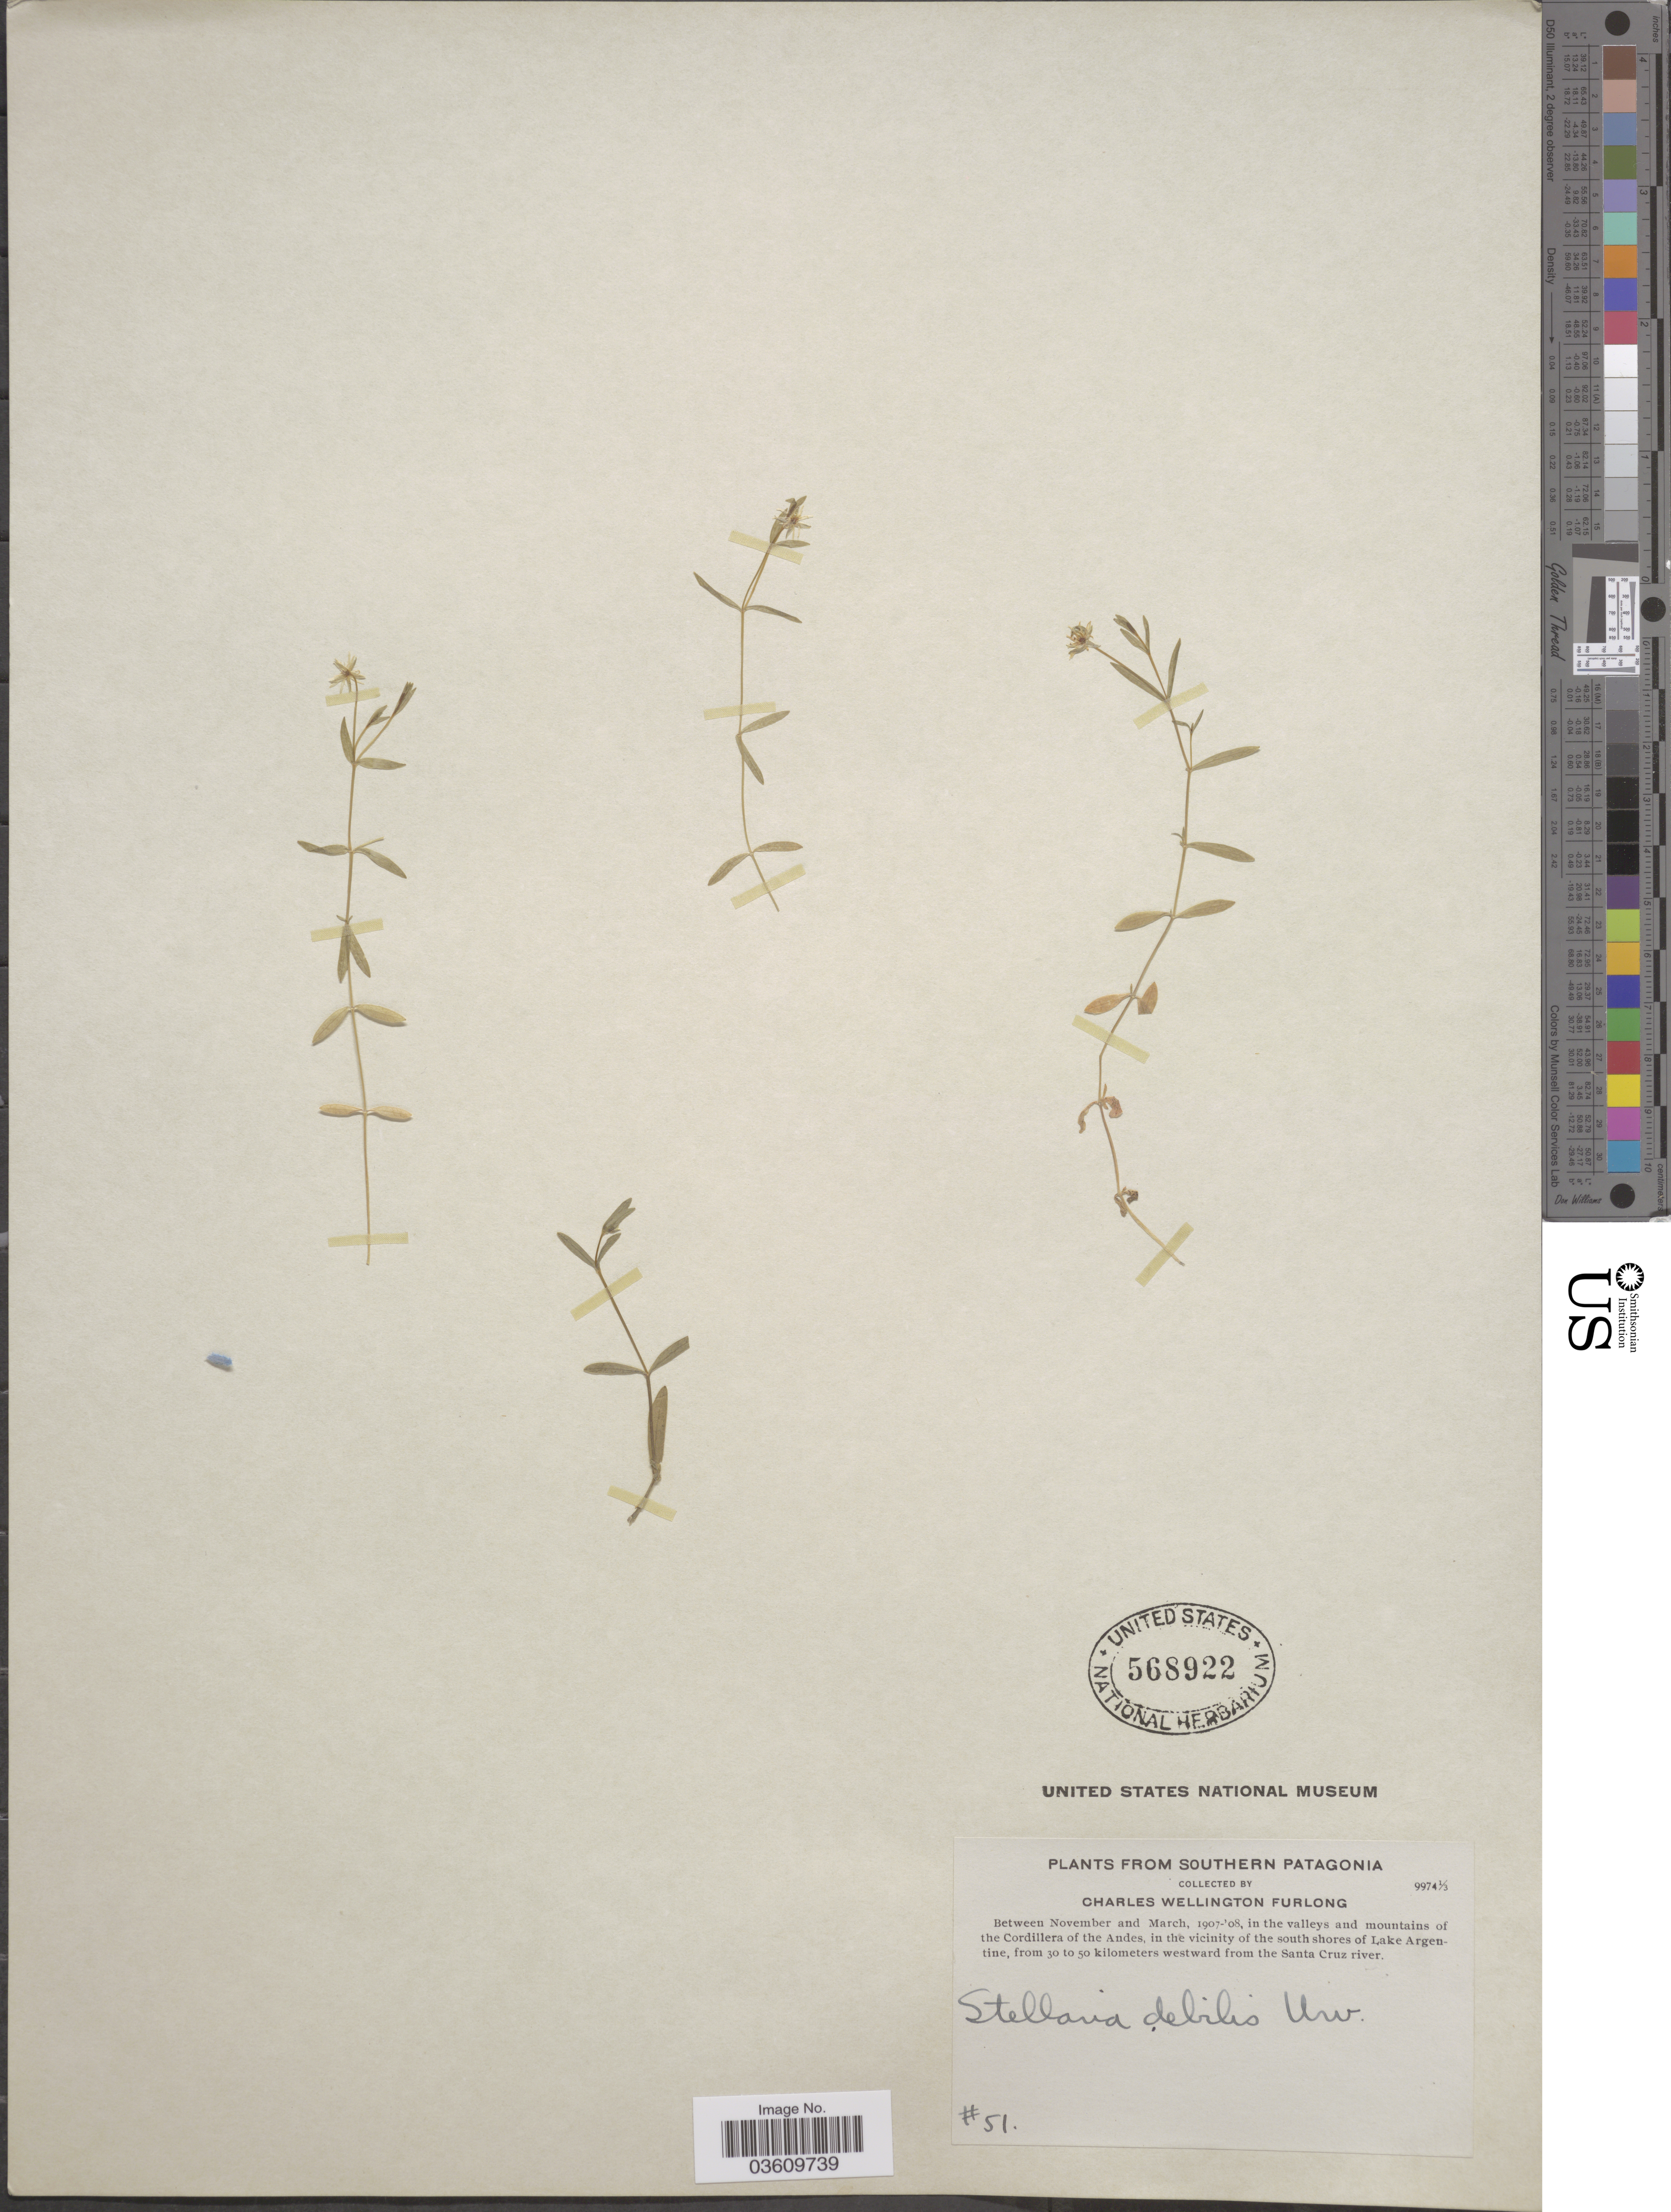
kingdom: Plantae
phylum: Tracheophyta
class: Magnoliopsida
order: Caryophyllales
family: Caryophyllaceae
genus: Stellaria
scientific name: Stellaria axillaris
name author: Phil.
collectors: C. Furlong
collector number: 51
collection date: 1907-11/1908-03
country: Argentina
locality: Southern Patagonia. In the valleys and mountains of the Cordillera of the Andes, in the vicinity of the south shores of Lake Argentine, from 30 to 50 kilometers westward from the Santa Cruz River.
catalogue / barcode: US 568922